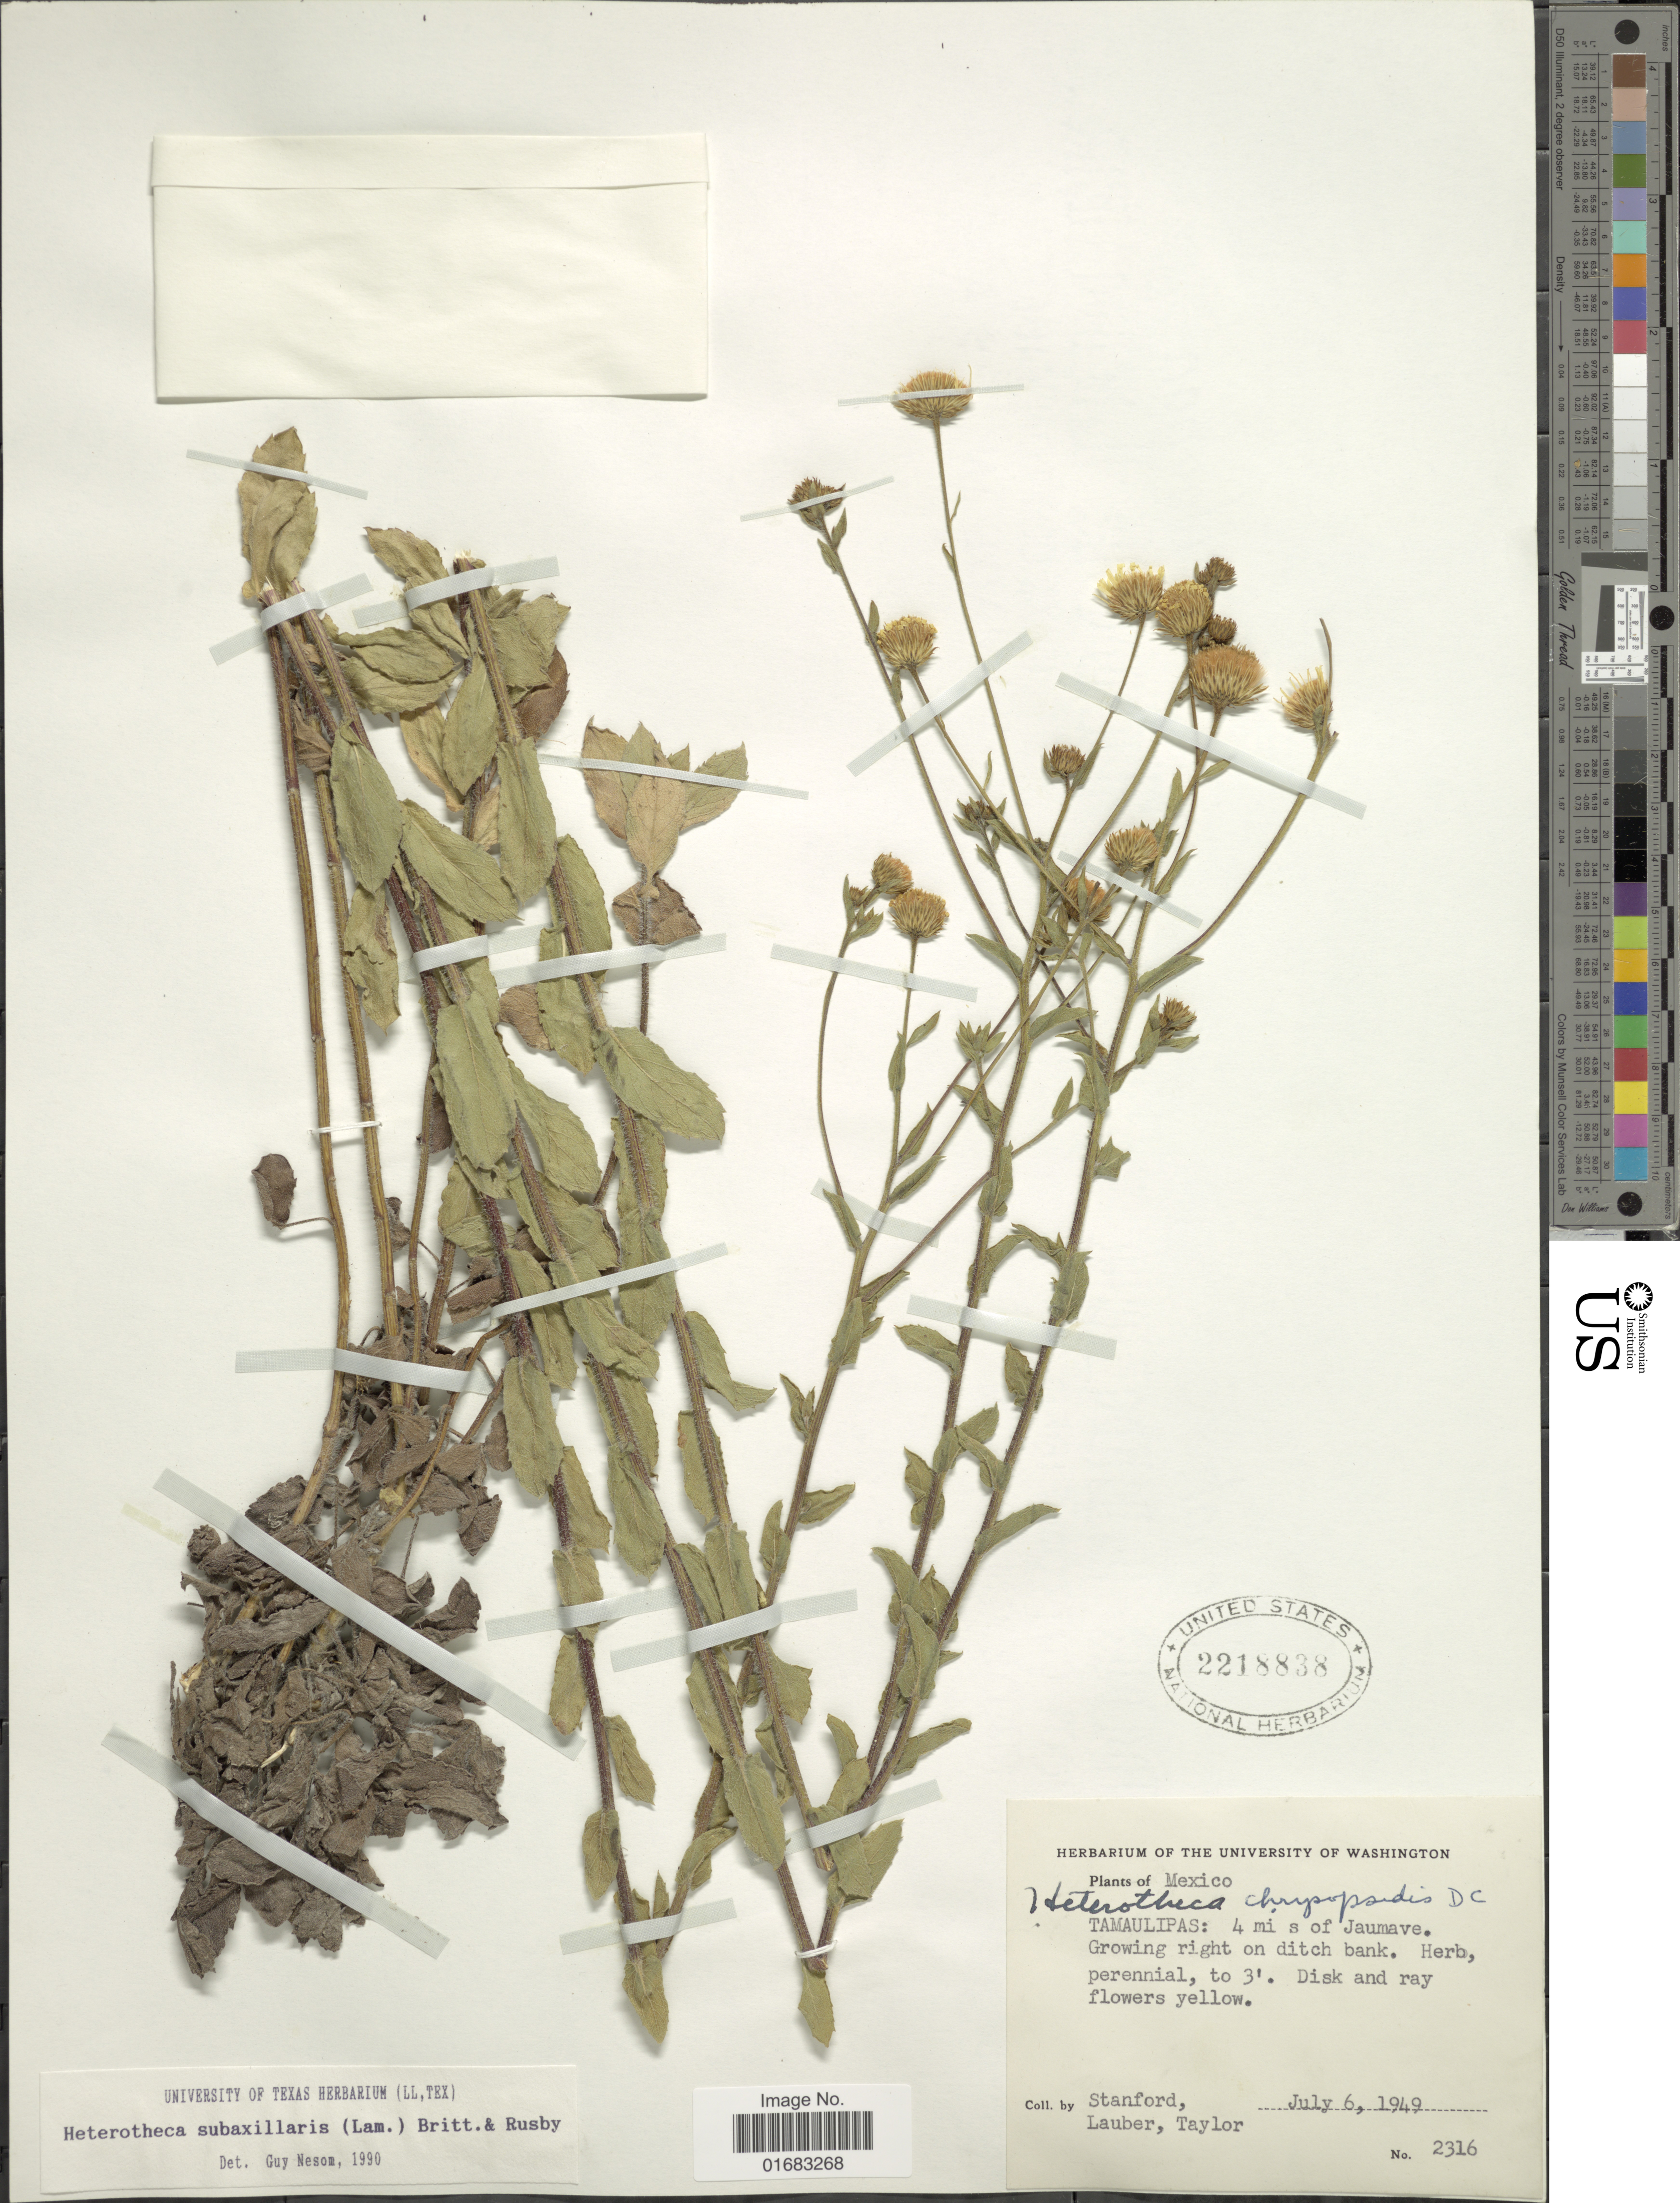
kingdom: Plantae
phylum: Tracheophyta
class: Magnoliopsida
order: Asterales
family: Asteraceae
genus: Heterotheca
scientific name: Heterotheca subaxillaris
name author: (Lam.) Britton & Rusby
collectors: -. Stanford, Lauber, -- & -- Taylor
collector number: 2316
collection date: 1949-07-06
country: Mexico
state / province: Tamaulipas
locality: Mexico. Tamaulipas: 4 mi s of Jaumave.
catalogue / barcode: US 2218838